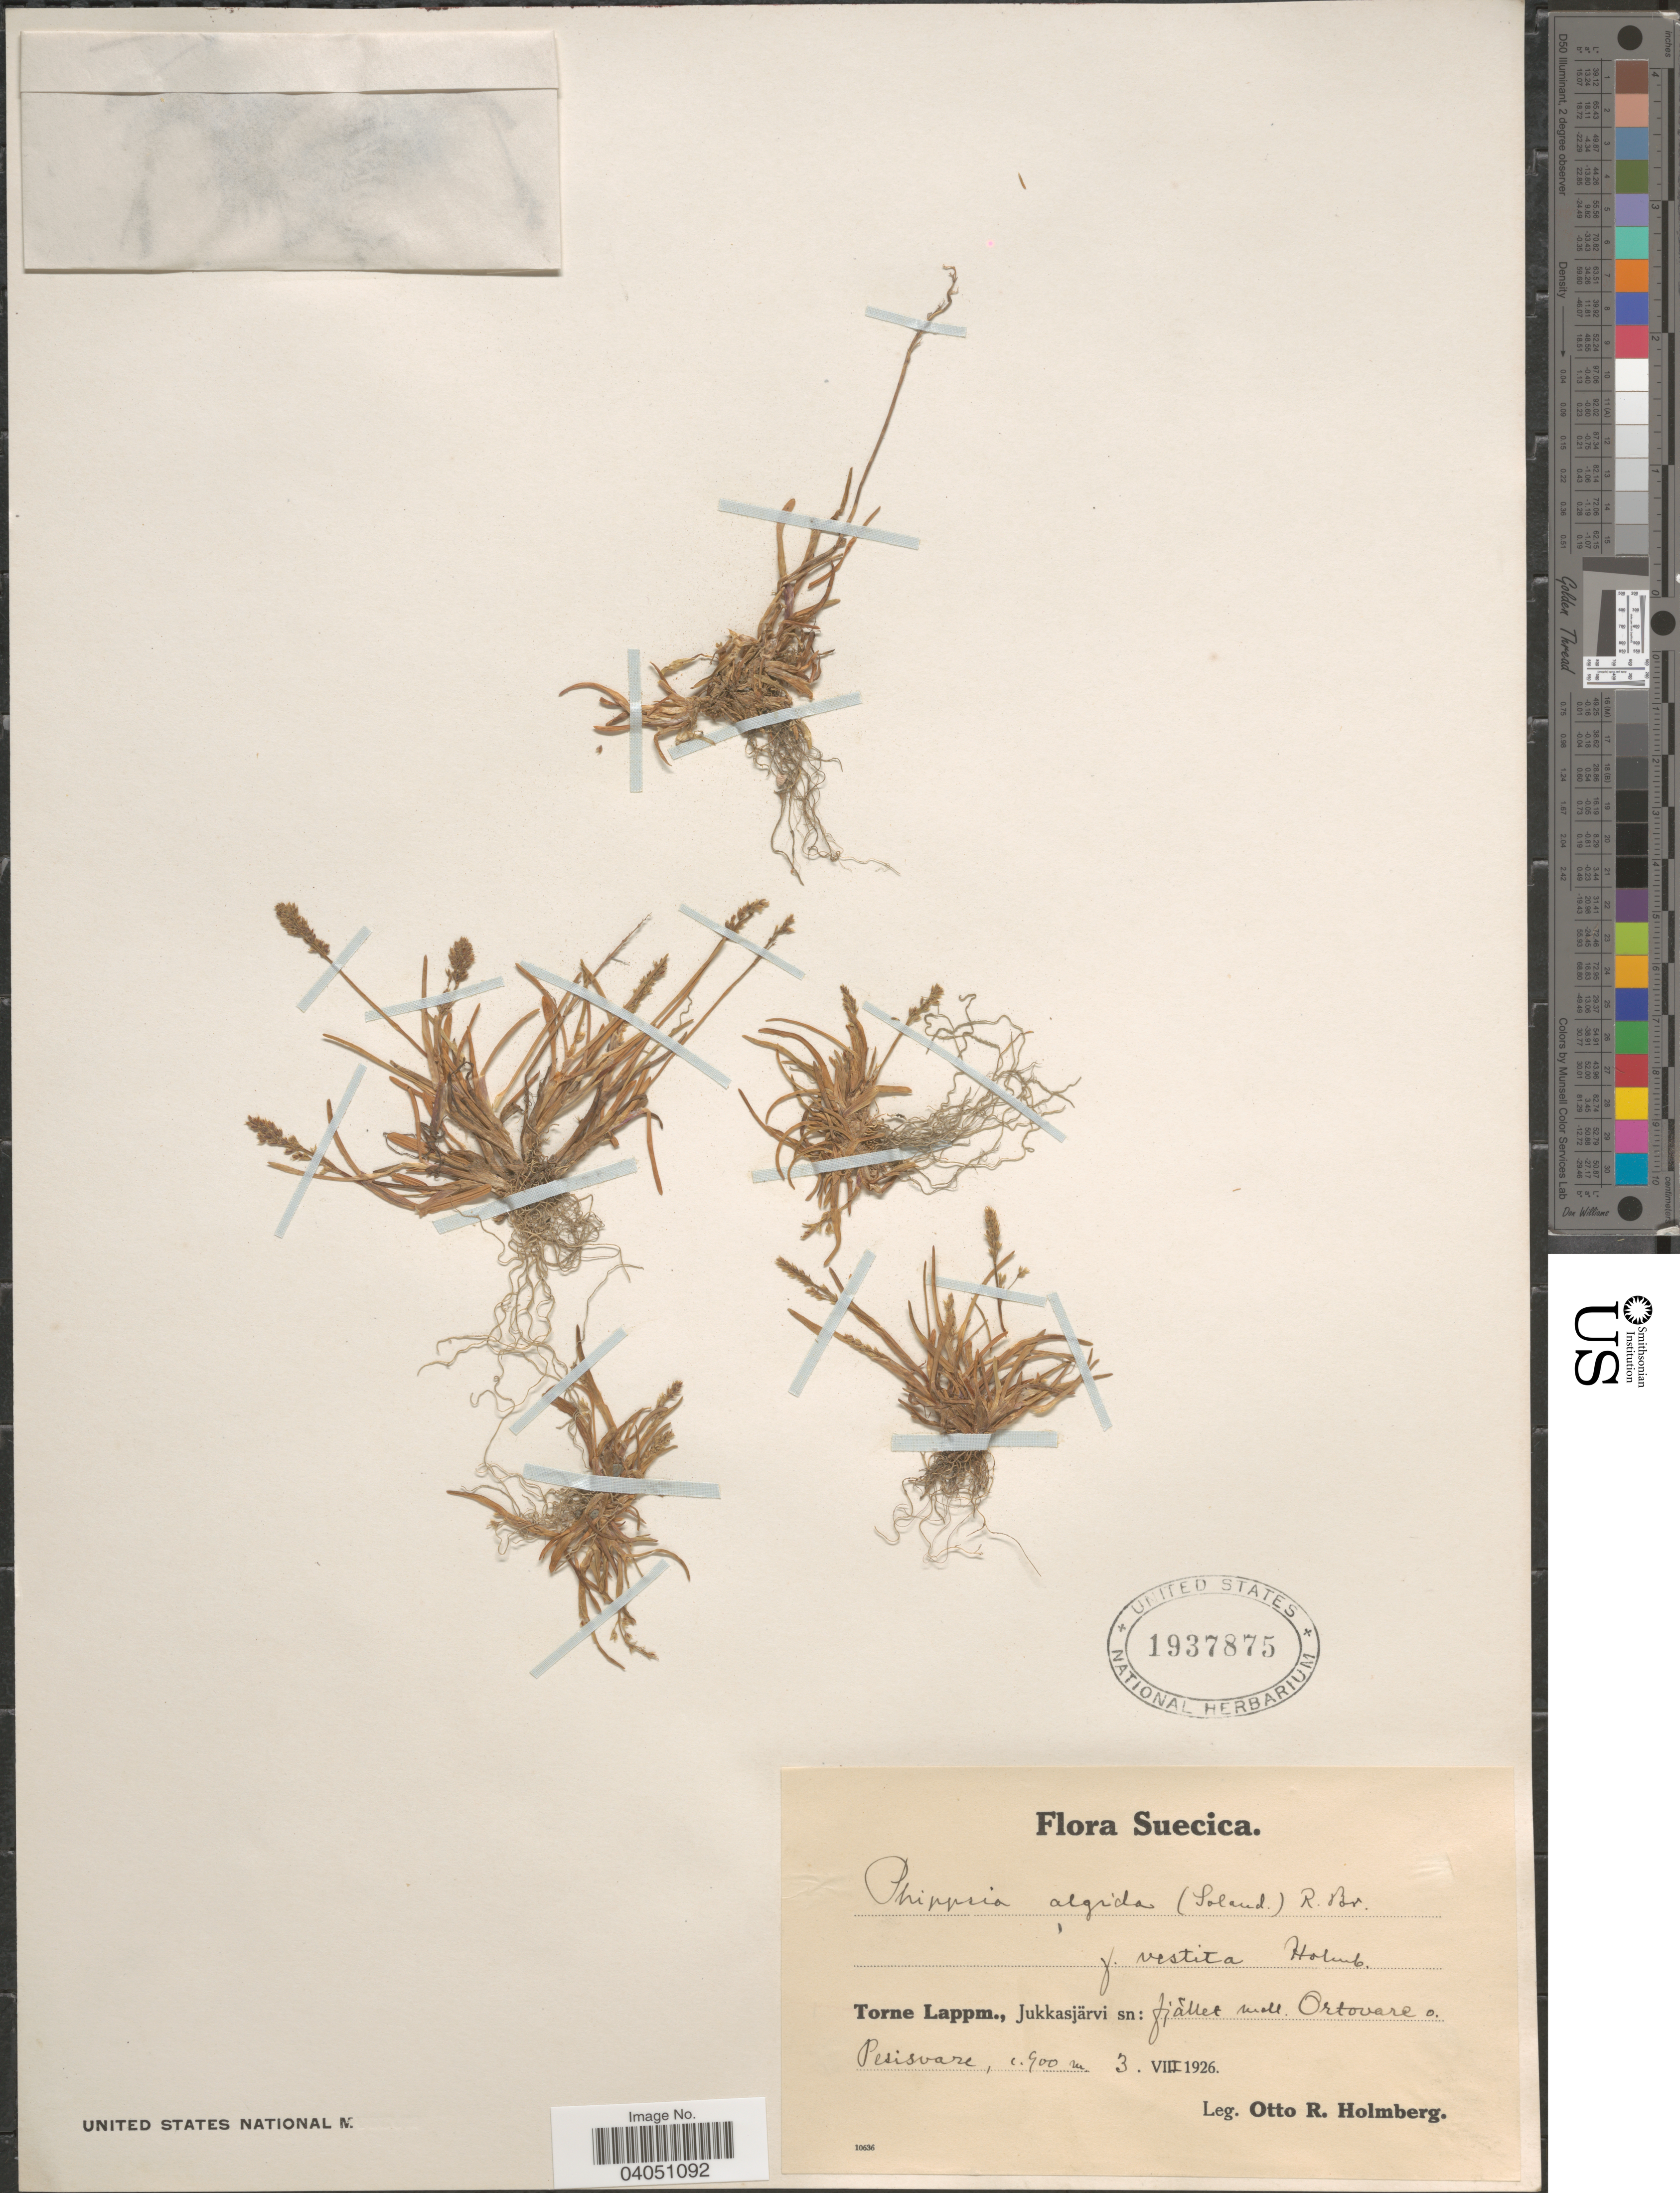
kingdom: Plantae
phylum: Tracheophyta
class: Liliopsida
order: Poales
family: Poaceae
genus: Phippsia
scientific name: Phippsia algida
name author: (Sol.) R. Br.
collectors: O. Holmberg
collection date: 1926-08-03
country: Sweden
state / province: Norrbotten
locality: Suecica. Torne Lappm., Jukkasjärvi sn: fjället mell. Ortovare o. Pesisvare.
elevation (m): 1900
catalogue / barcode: US 1937875